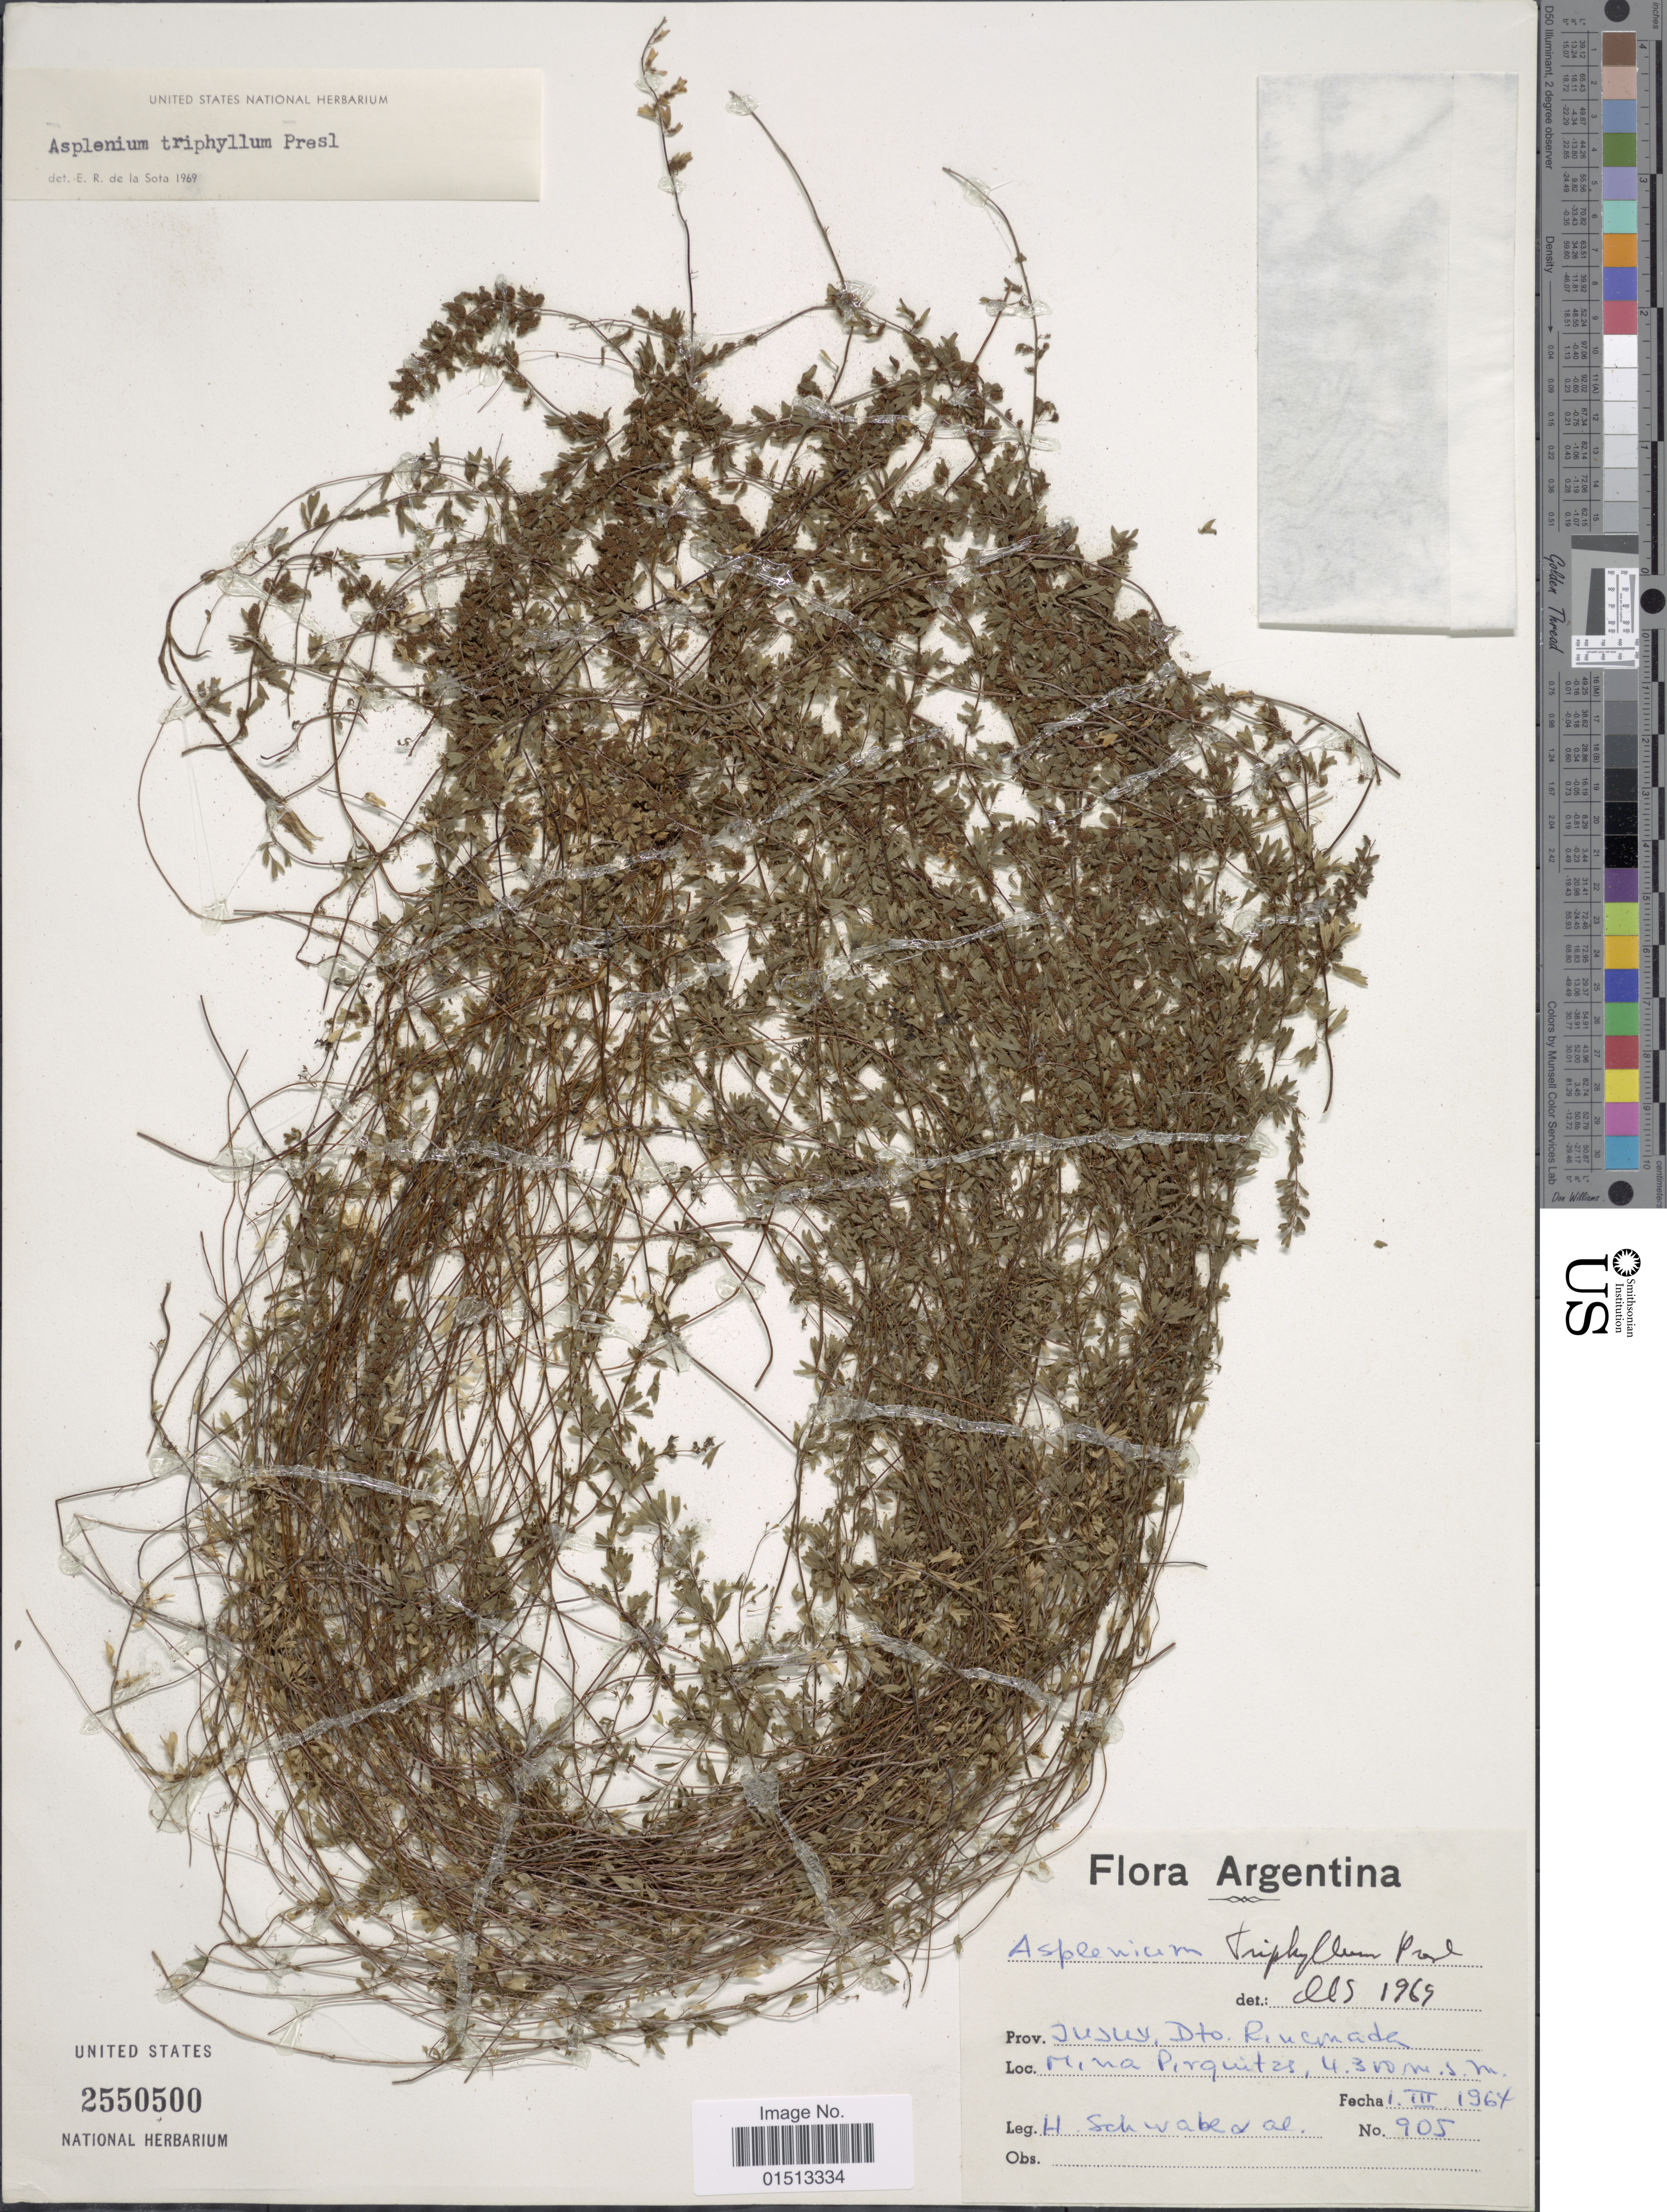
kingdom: Plantae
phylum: Tracheophyta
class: Polypodiopsida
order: Polypodiales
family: Aspleniaceae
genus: Asplenium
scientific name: Asplenium triphyllum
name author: C. Presl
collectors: H. Schwabe & et al.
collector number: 905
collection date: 1964-03-01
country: Argentina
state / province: Jujuy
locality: Dto. Riuconada, Mina Pirquites.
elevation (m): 4300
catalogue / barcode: US 2550500